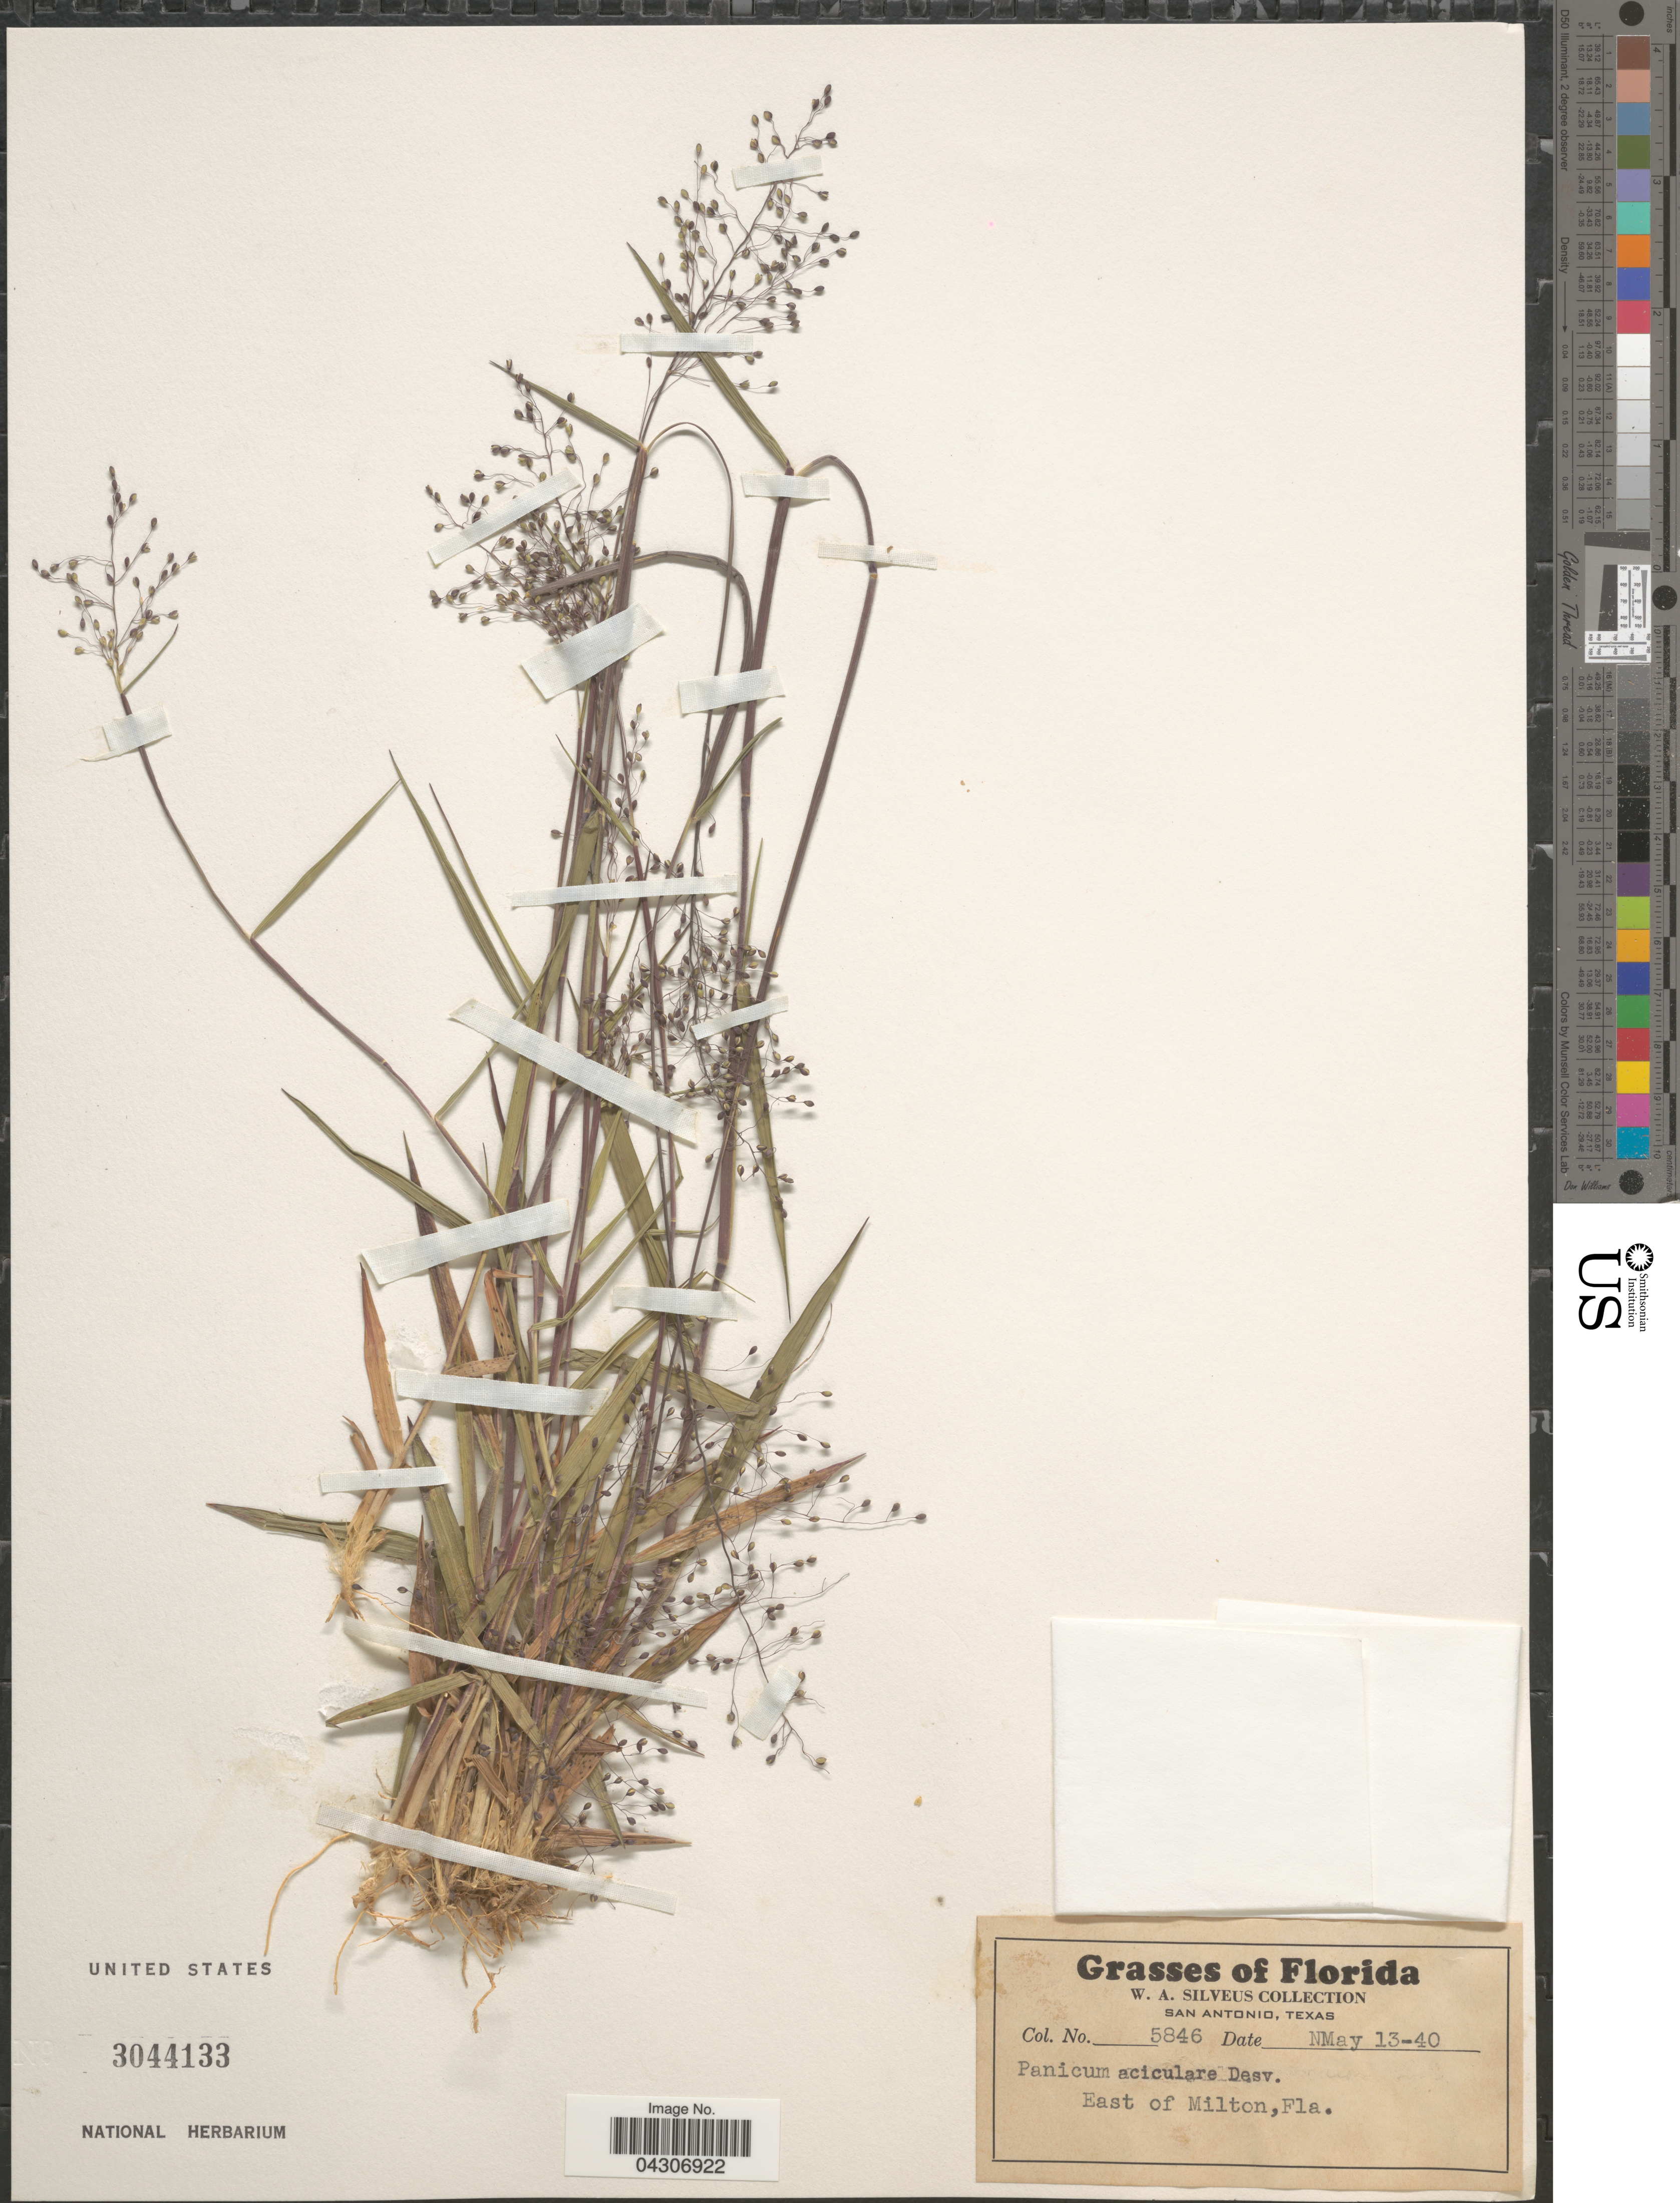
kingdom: Plantae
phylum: Tracheophyta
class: Liliopsida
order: Poales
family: Poaceae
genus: Dichanthelium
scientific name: Dichanthelium aciculare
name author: (Desv. ex Poir.) Gould & C.A. Clark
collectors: W. Silveus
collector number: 5846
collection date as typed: Transcribed d/m/y: 13/5/40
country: United States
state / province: Florida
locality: East of Milton.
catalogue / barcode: US 3044133